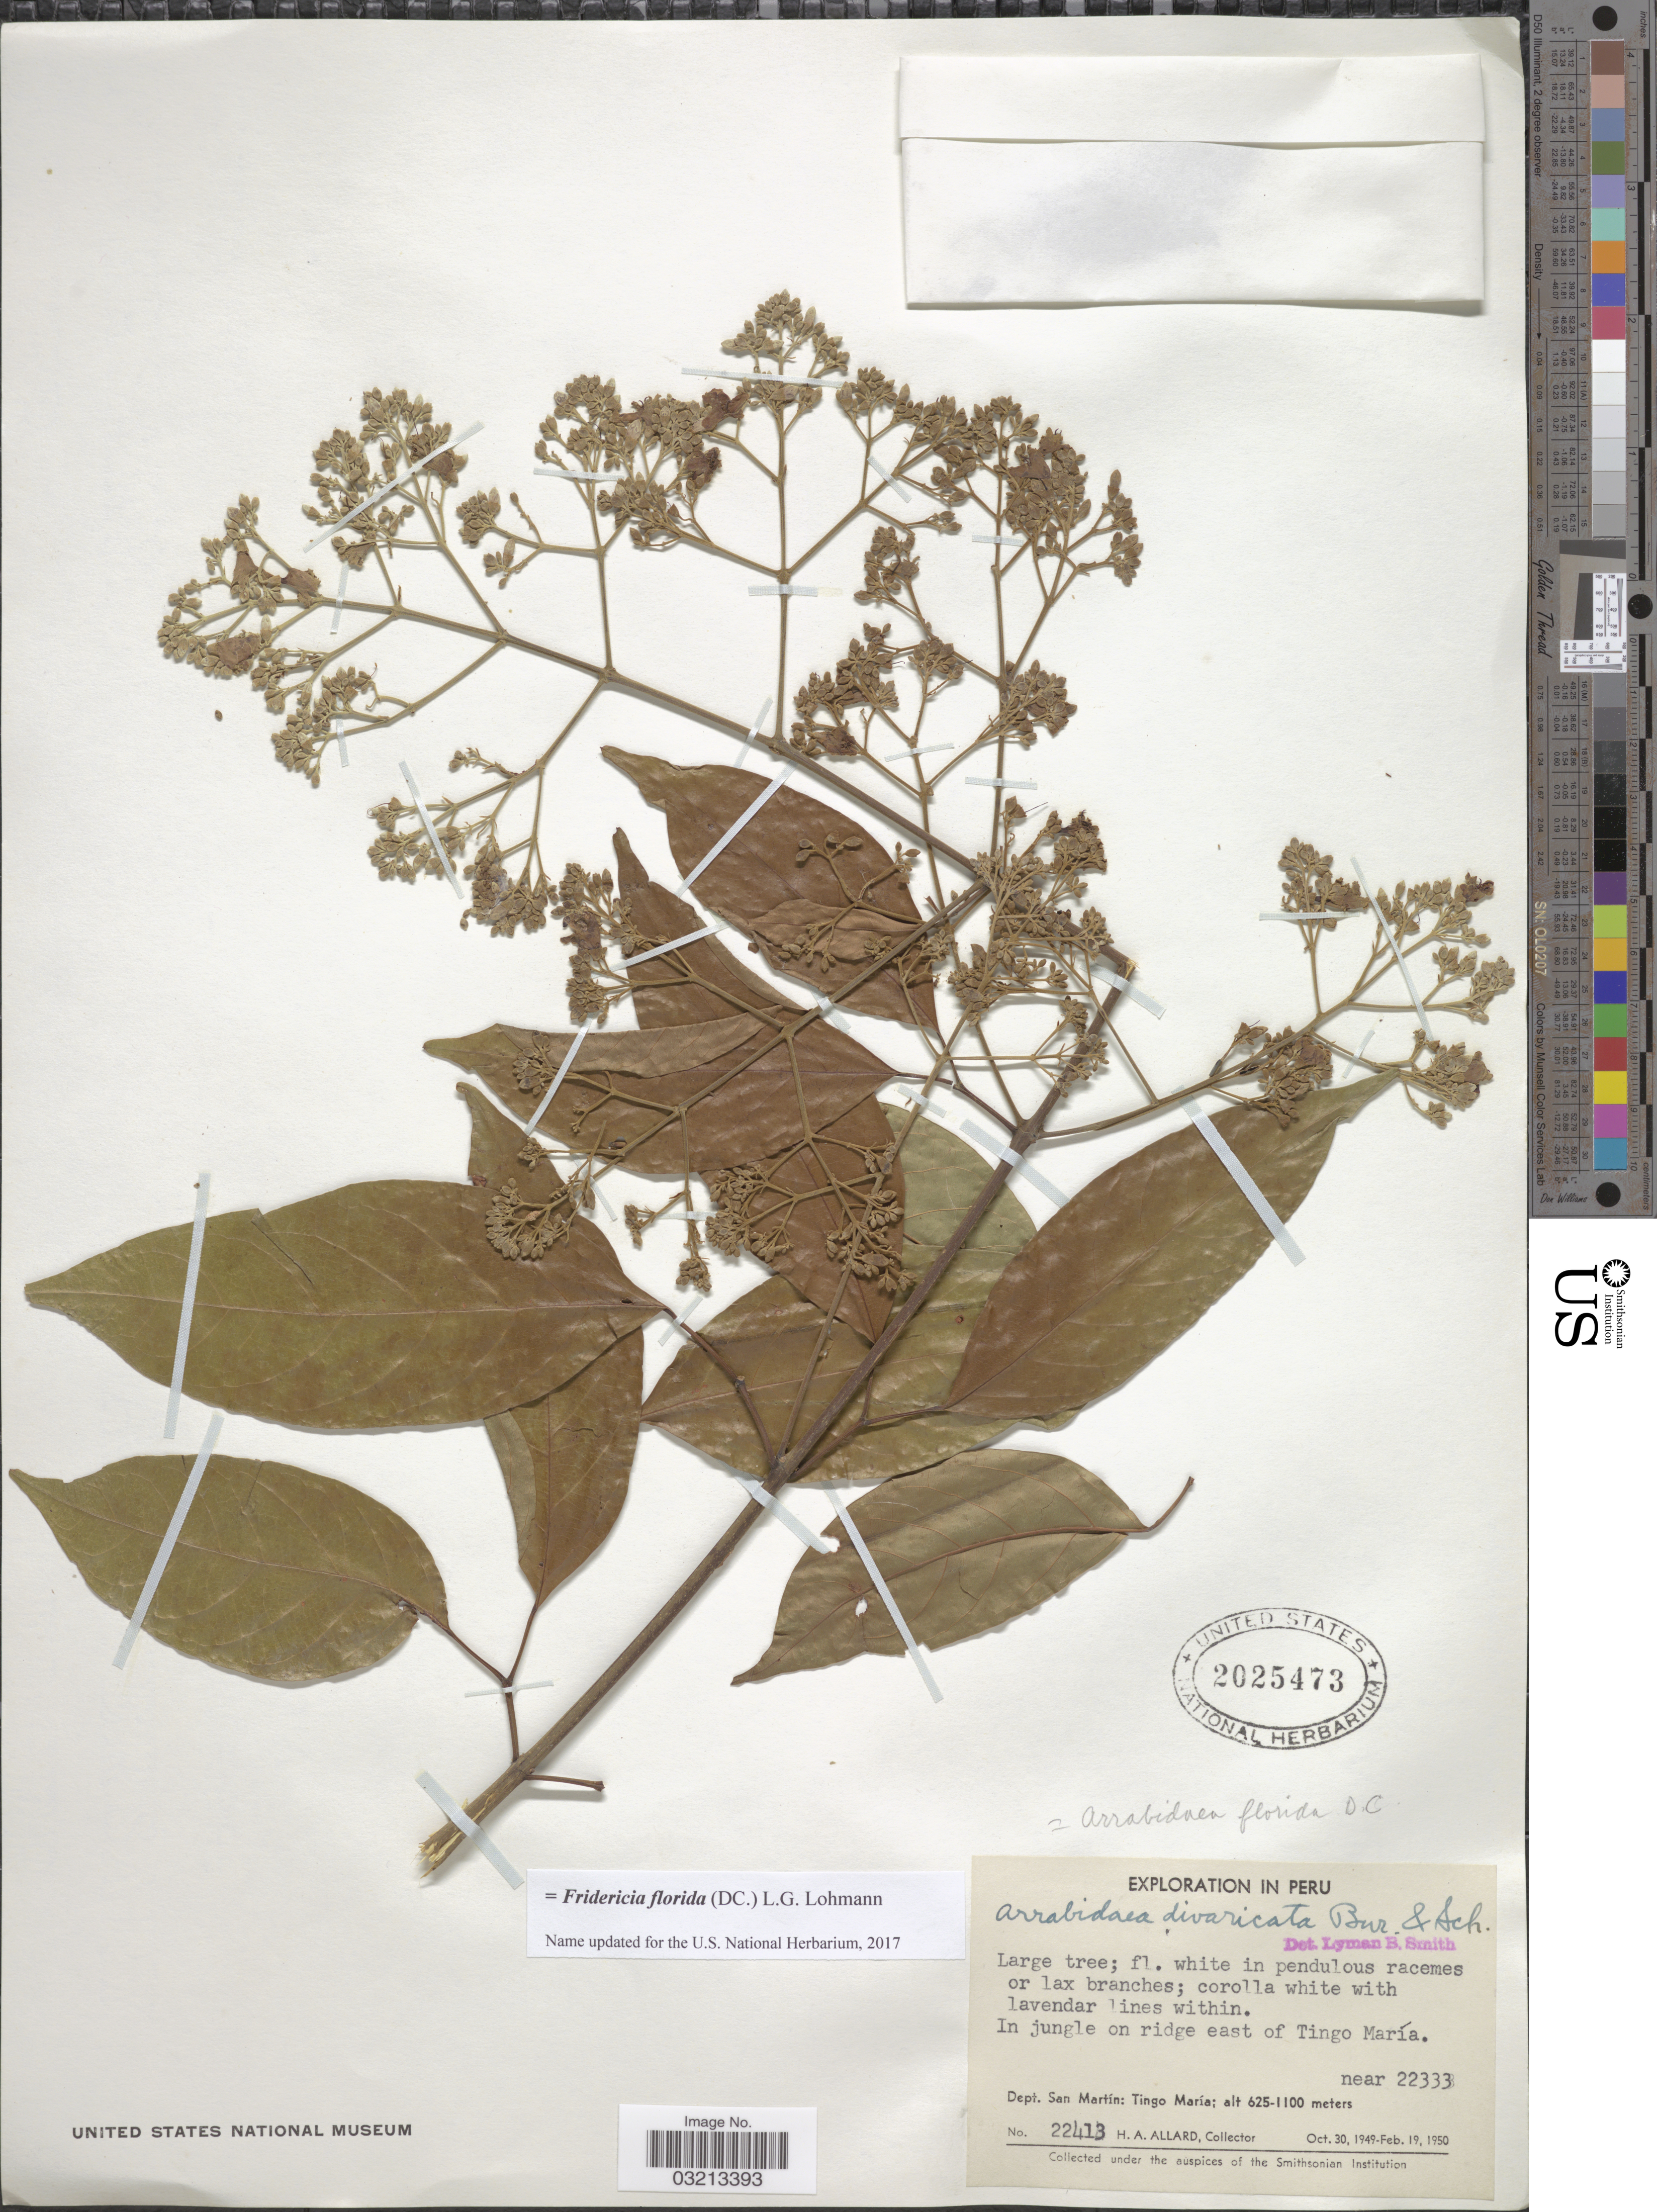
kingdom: Plantae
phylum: Tracheophyta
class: Magnoliopsida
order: Lamiales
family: Bignoniaceae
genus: Fridericia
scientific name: Fridericia florida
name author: (DC.) L.G. Lohmann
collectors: H. A. Allard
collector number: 22413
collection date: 1949-10-30/1950-02-19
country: Peru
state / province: San Martín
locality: In jungle on ridge east of Tingo María. Dept. San Martín: Tingo María.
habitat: in jungle on ridge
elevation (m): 625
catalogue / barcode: US 2025473